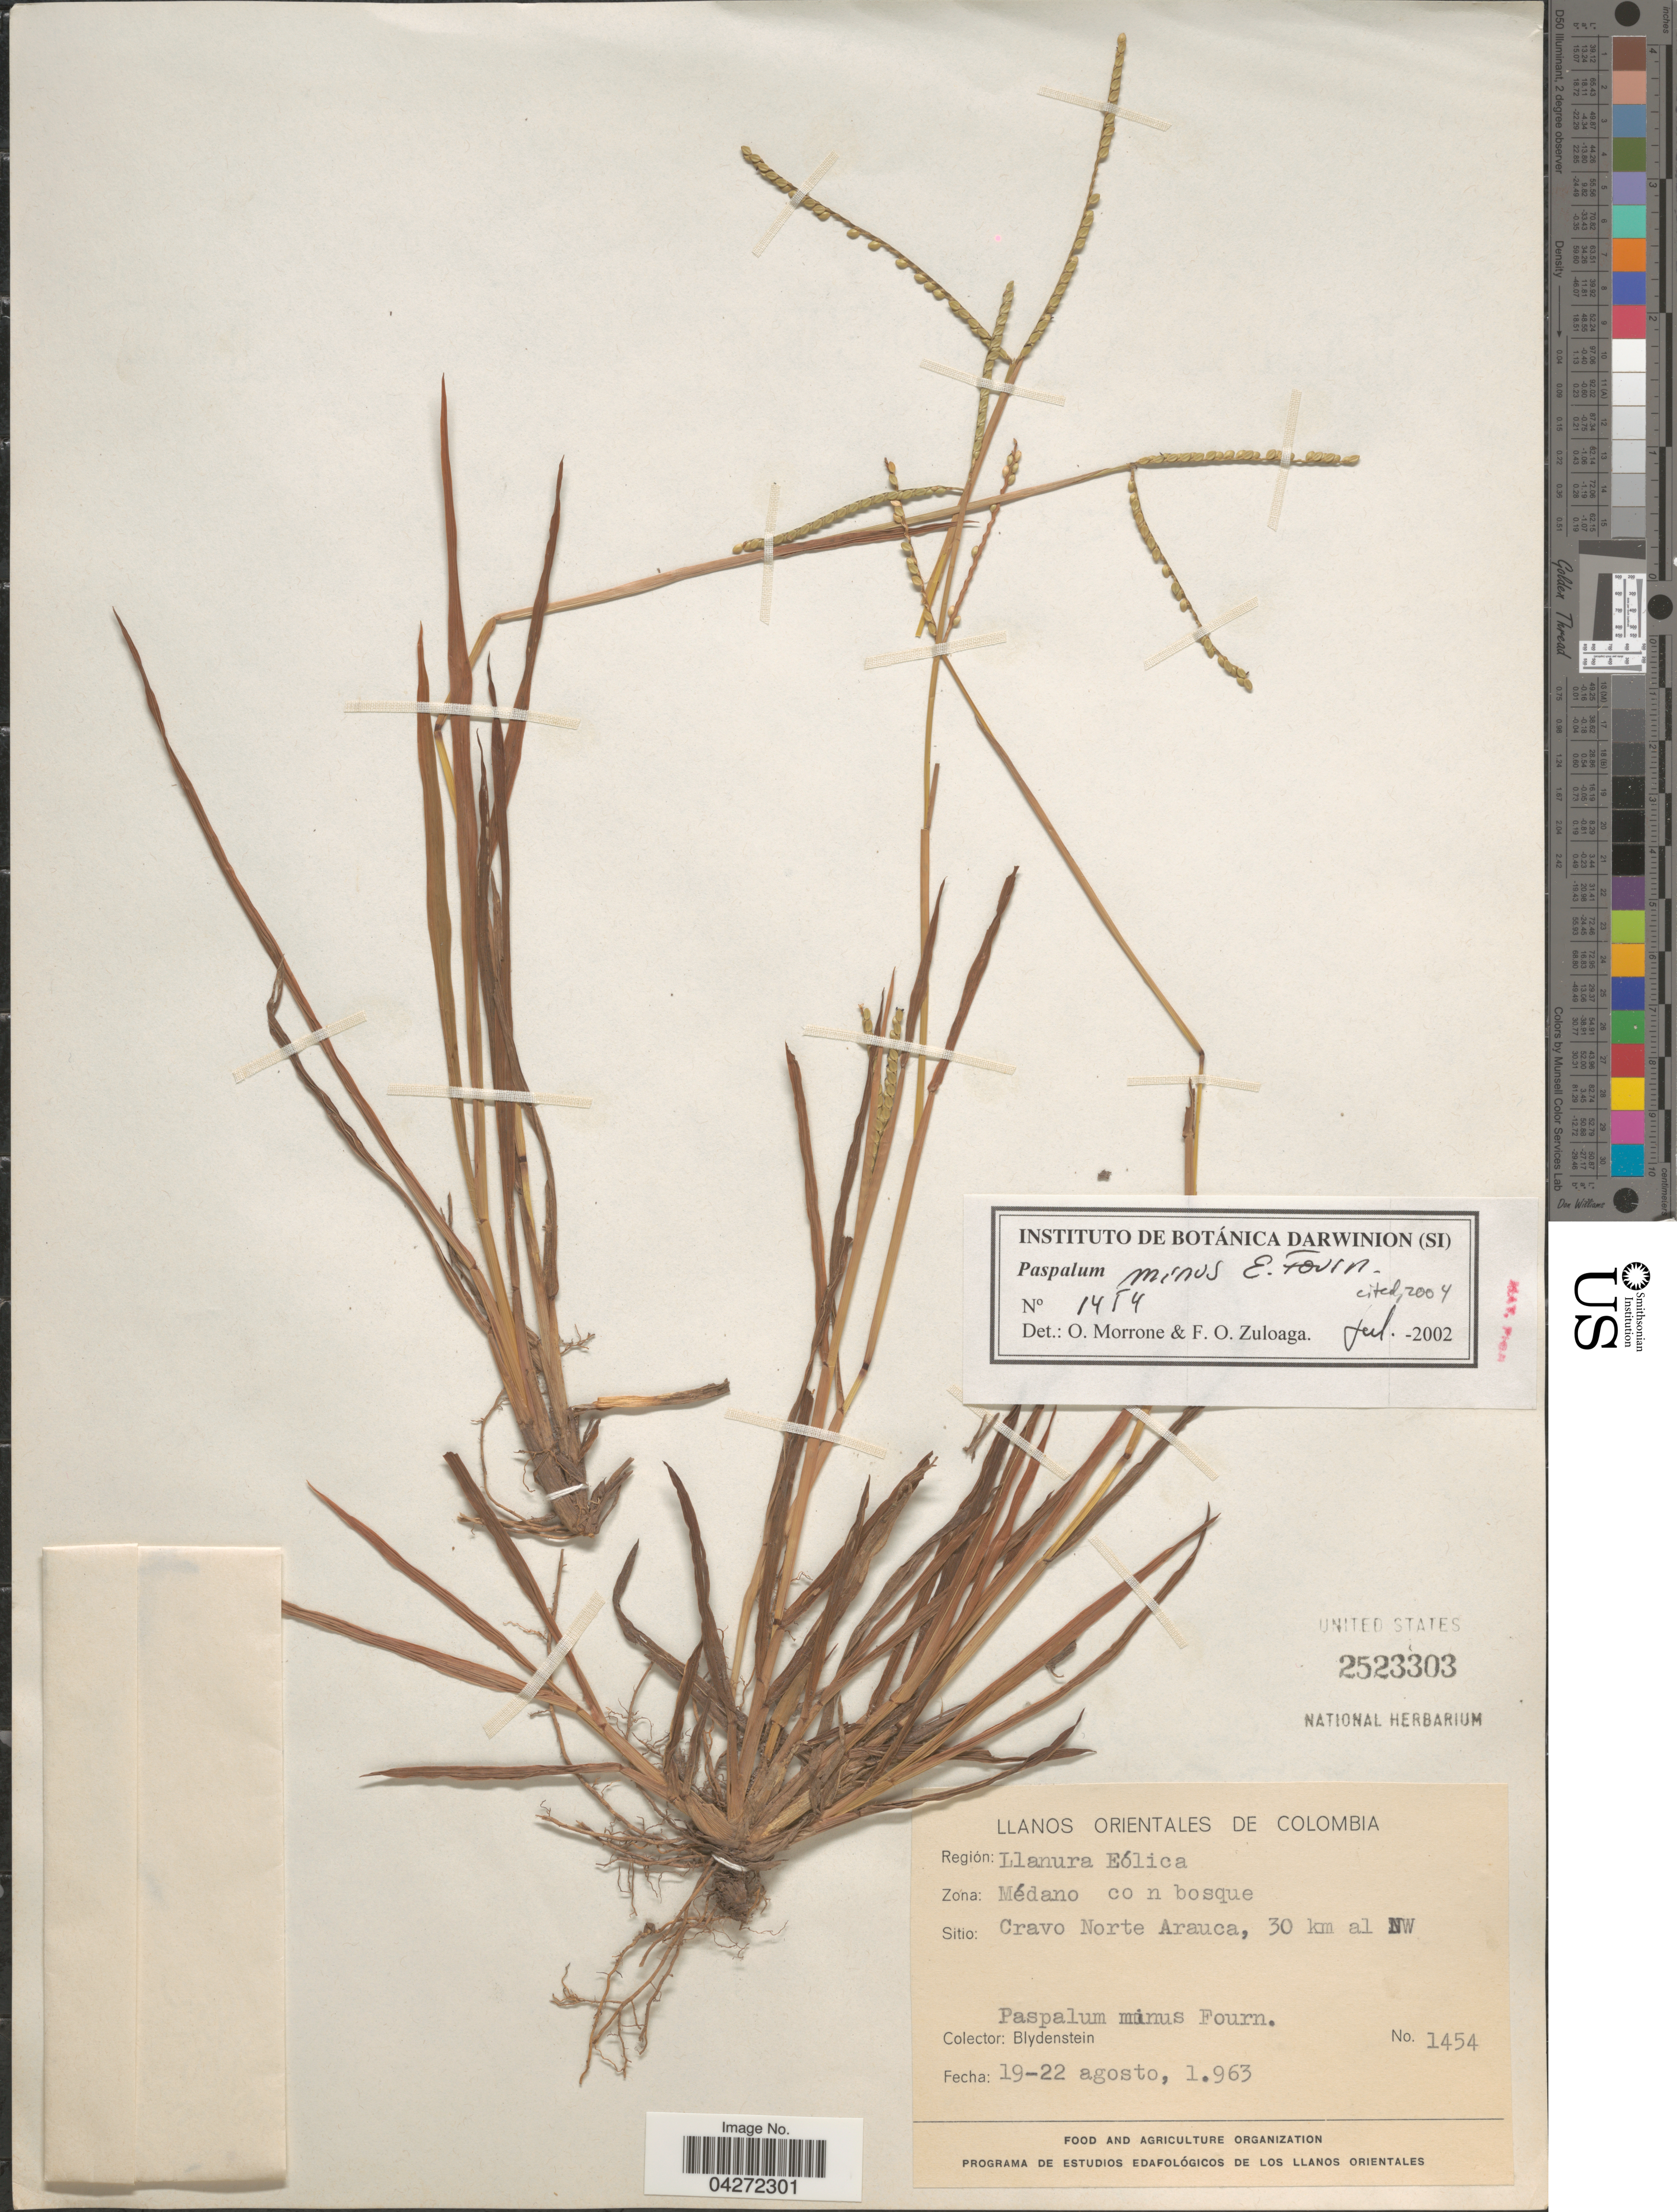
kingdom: Plantae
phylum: Tracheophyta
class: Liliopsida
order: Poales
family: Poaceae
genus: Paspalum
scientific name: Paspalum minus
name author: E. Fourn.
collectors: Blydenstein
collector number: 1454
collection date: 1963-08-19/1963-08-22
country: Colombia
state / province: Arauca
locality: Llanos orientales de Colombia. Región: Llanura Eólica. Zona: Médano co n bosque. Cravo Norte Arauca, 30 km al NW.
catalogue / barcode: US 2523303